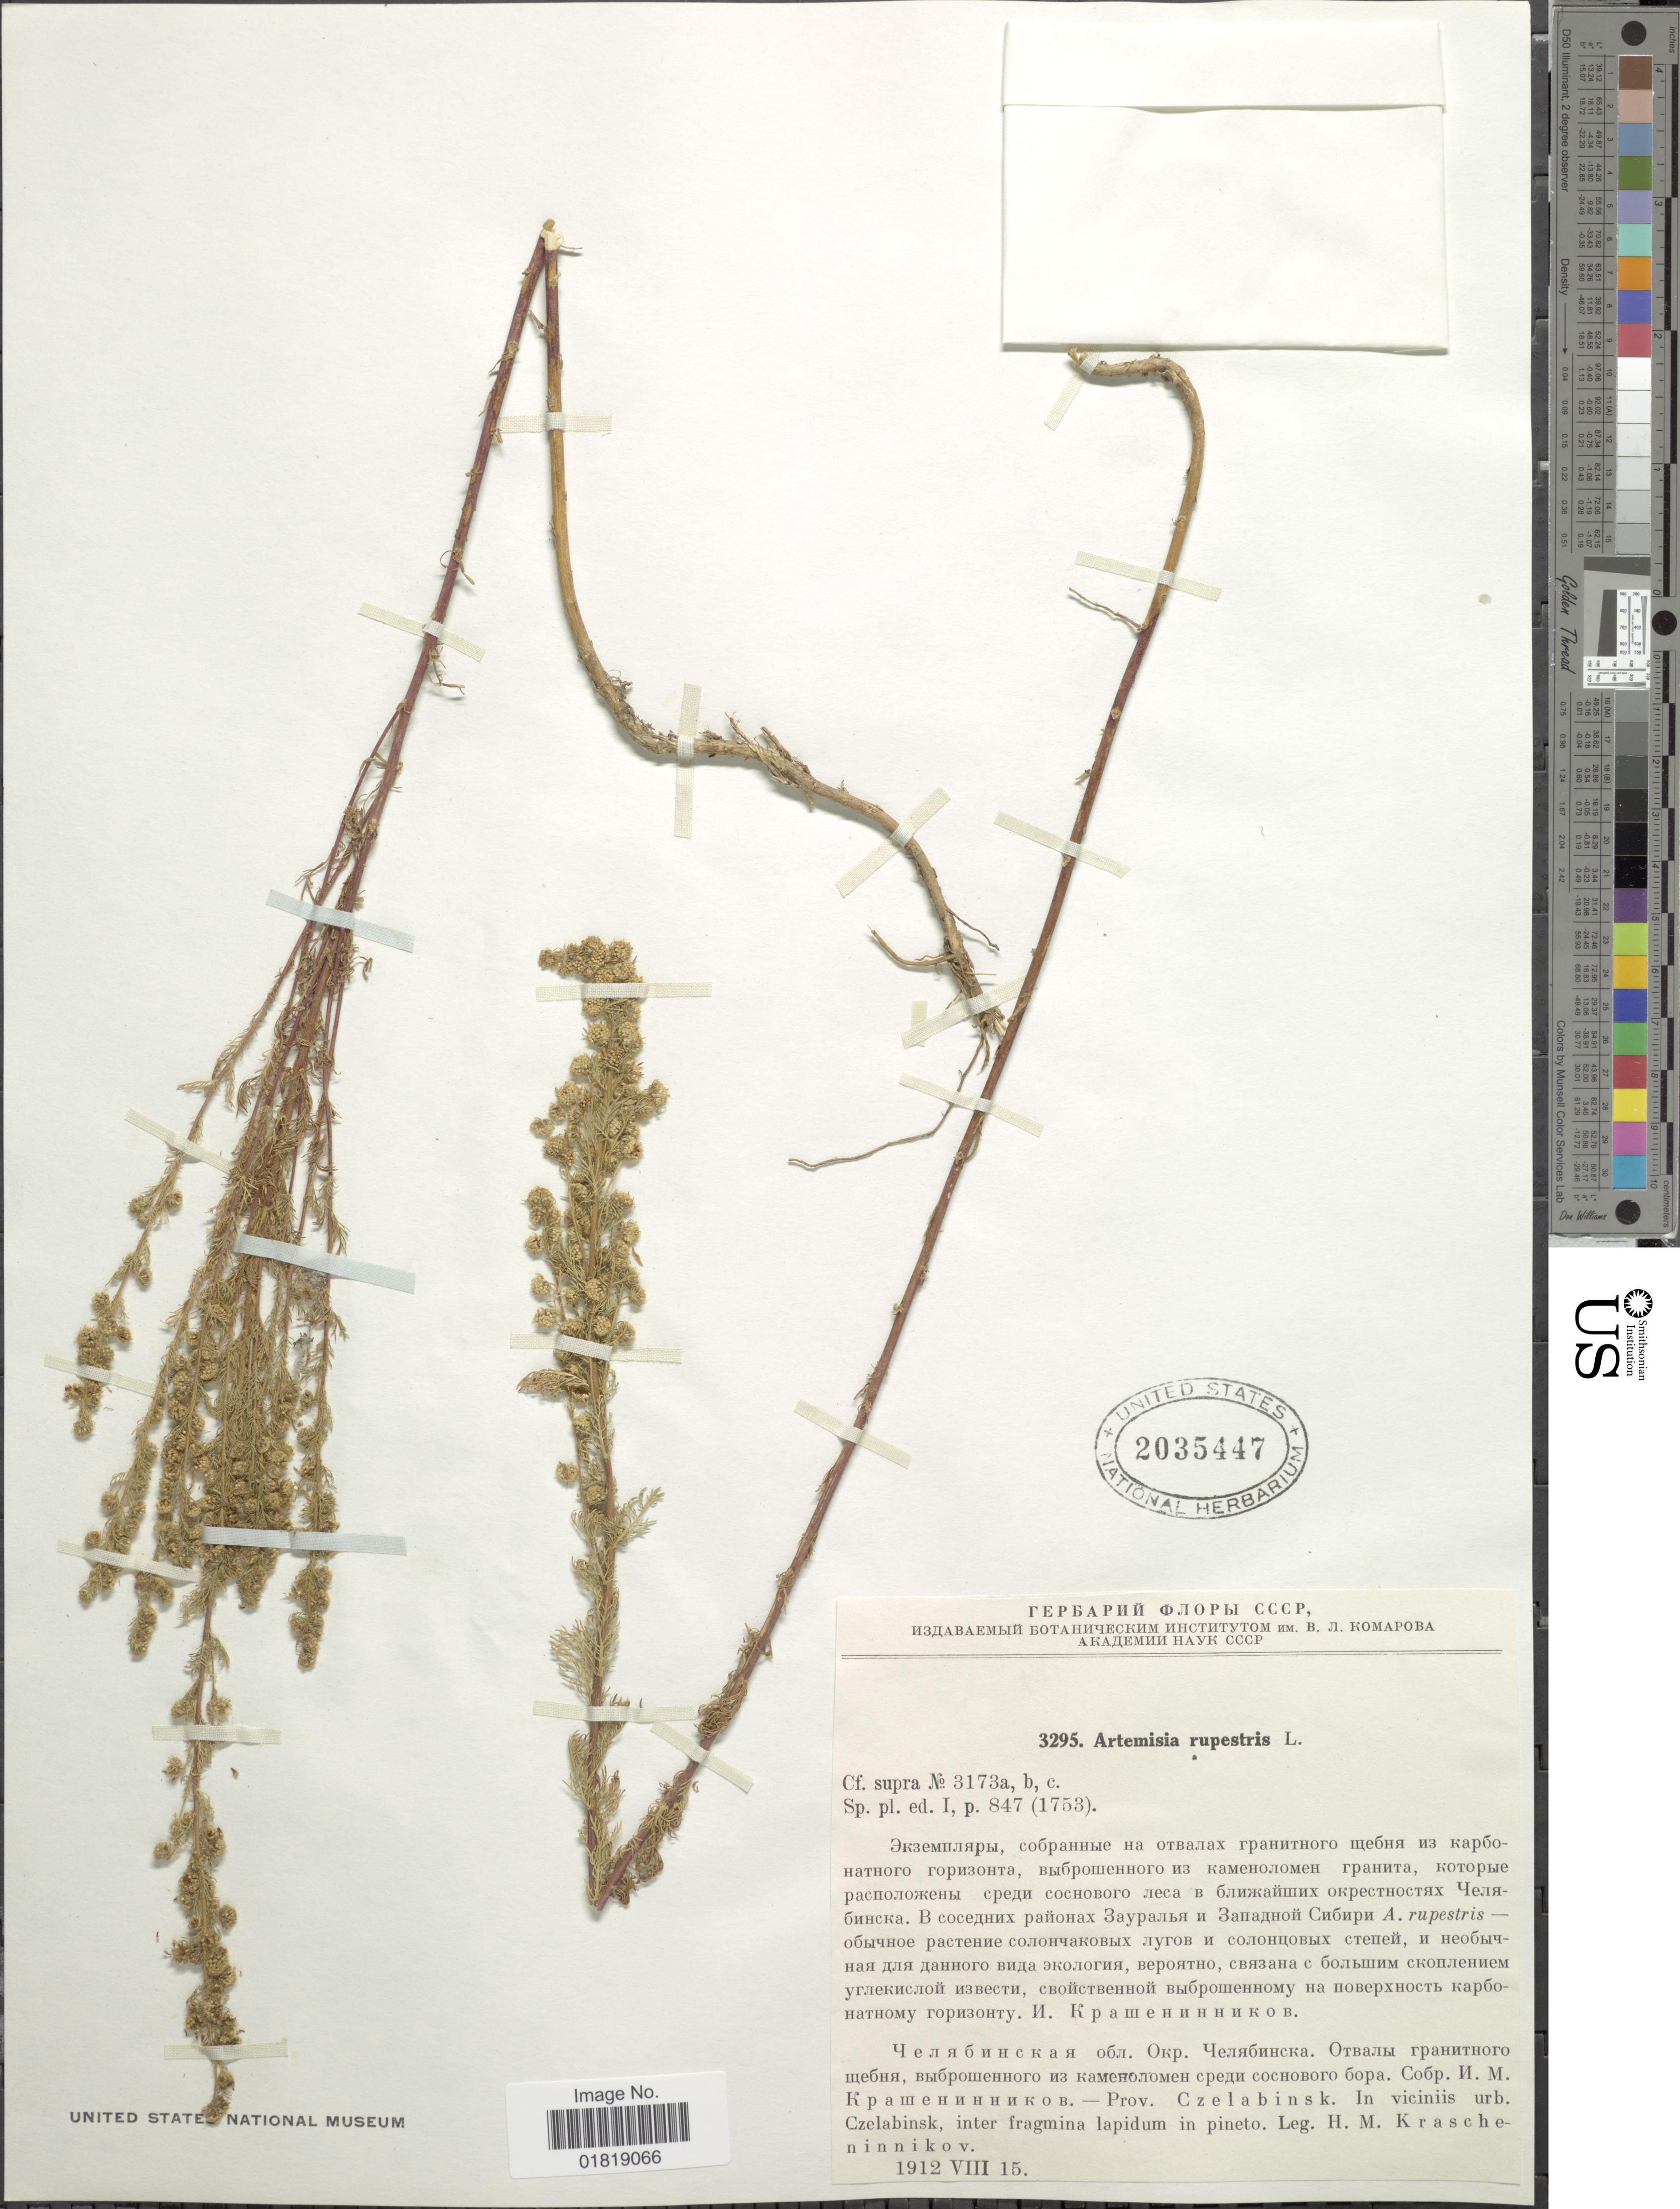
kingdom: Plantae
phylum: Tracheophyta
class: Magnoliopsida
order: Asterales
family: Asteraceae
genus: Artemisia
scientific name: Artemisia rupestris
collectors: H. Krascheninnikov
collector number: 3259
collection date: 1912-08-15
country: Russian federation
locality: Prov. Czelabinsk, inter fragmina lapidum in pineto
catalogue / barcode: US 2035447